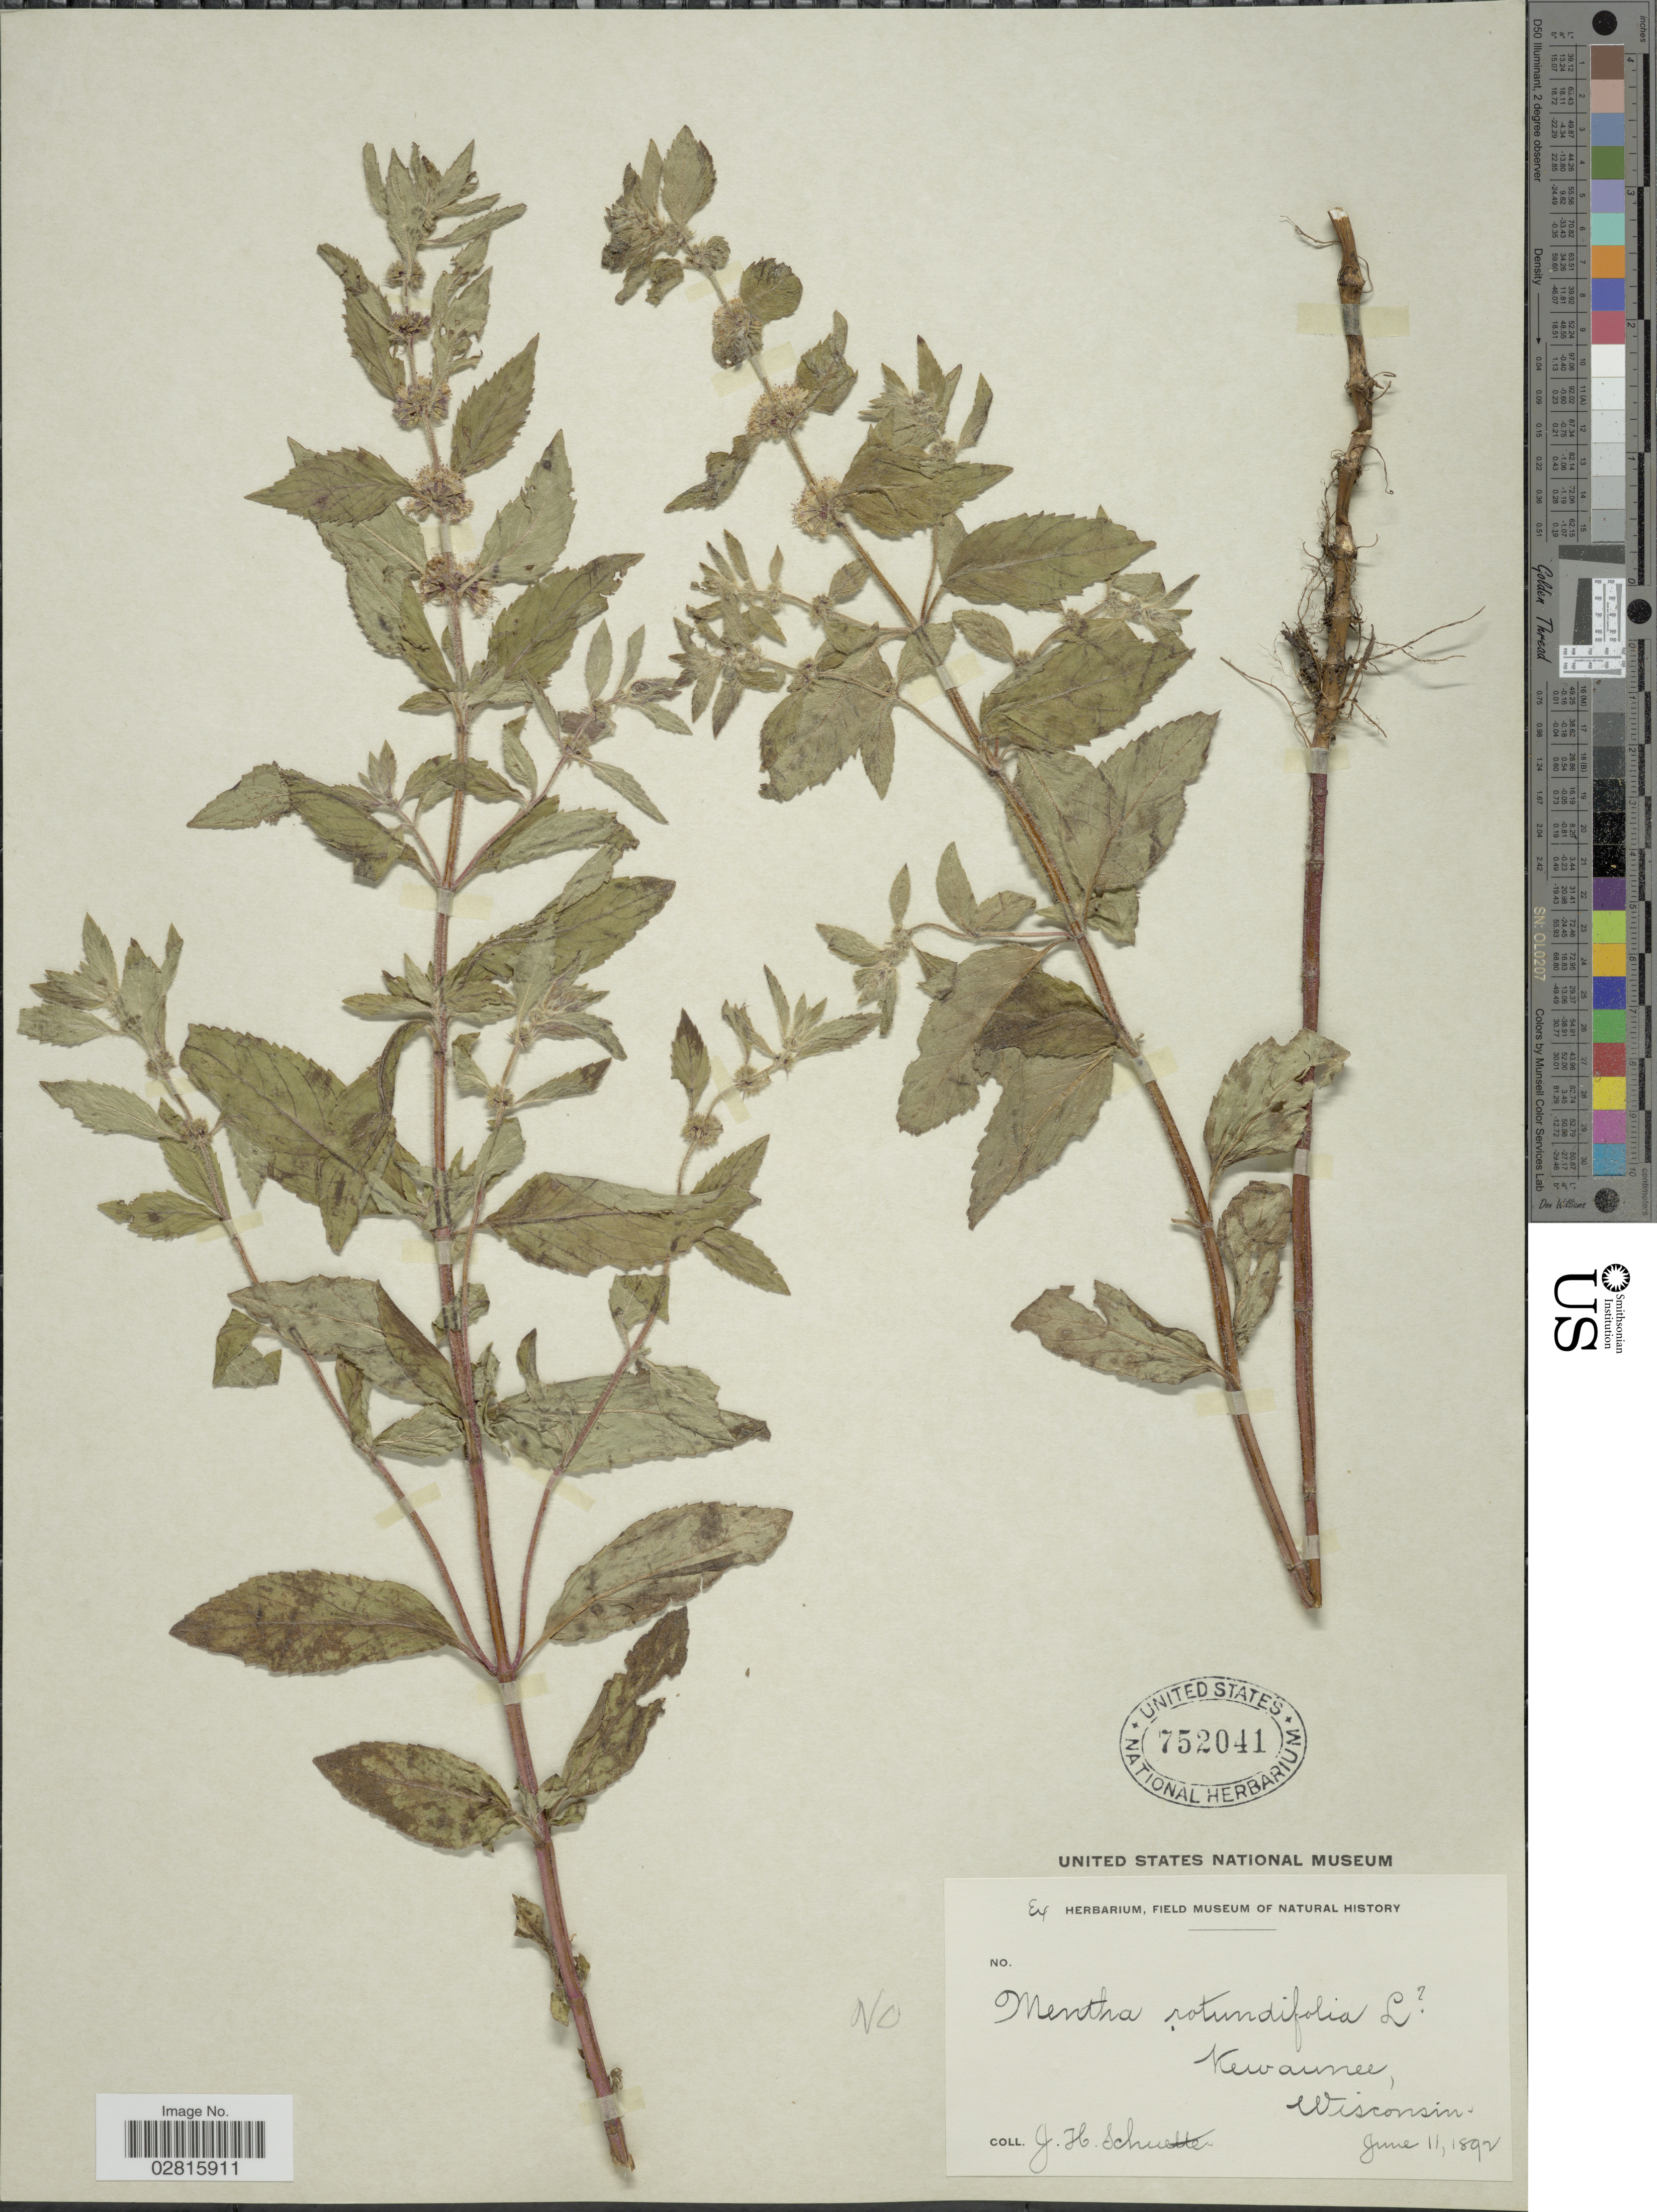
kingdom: Plantae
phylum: Tracheophyta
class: Magnoliopsida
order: Lamiales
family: Lamiaceae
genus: Mentha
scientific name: Mentha sp.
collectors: J. H. Schuette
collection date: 1892-06-11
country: United States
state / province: Wisconsin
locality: Kewaunee.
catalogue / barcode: US 752041